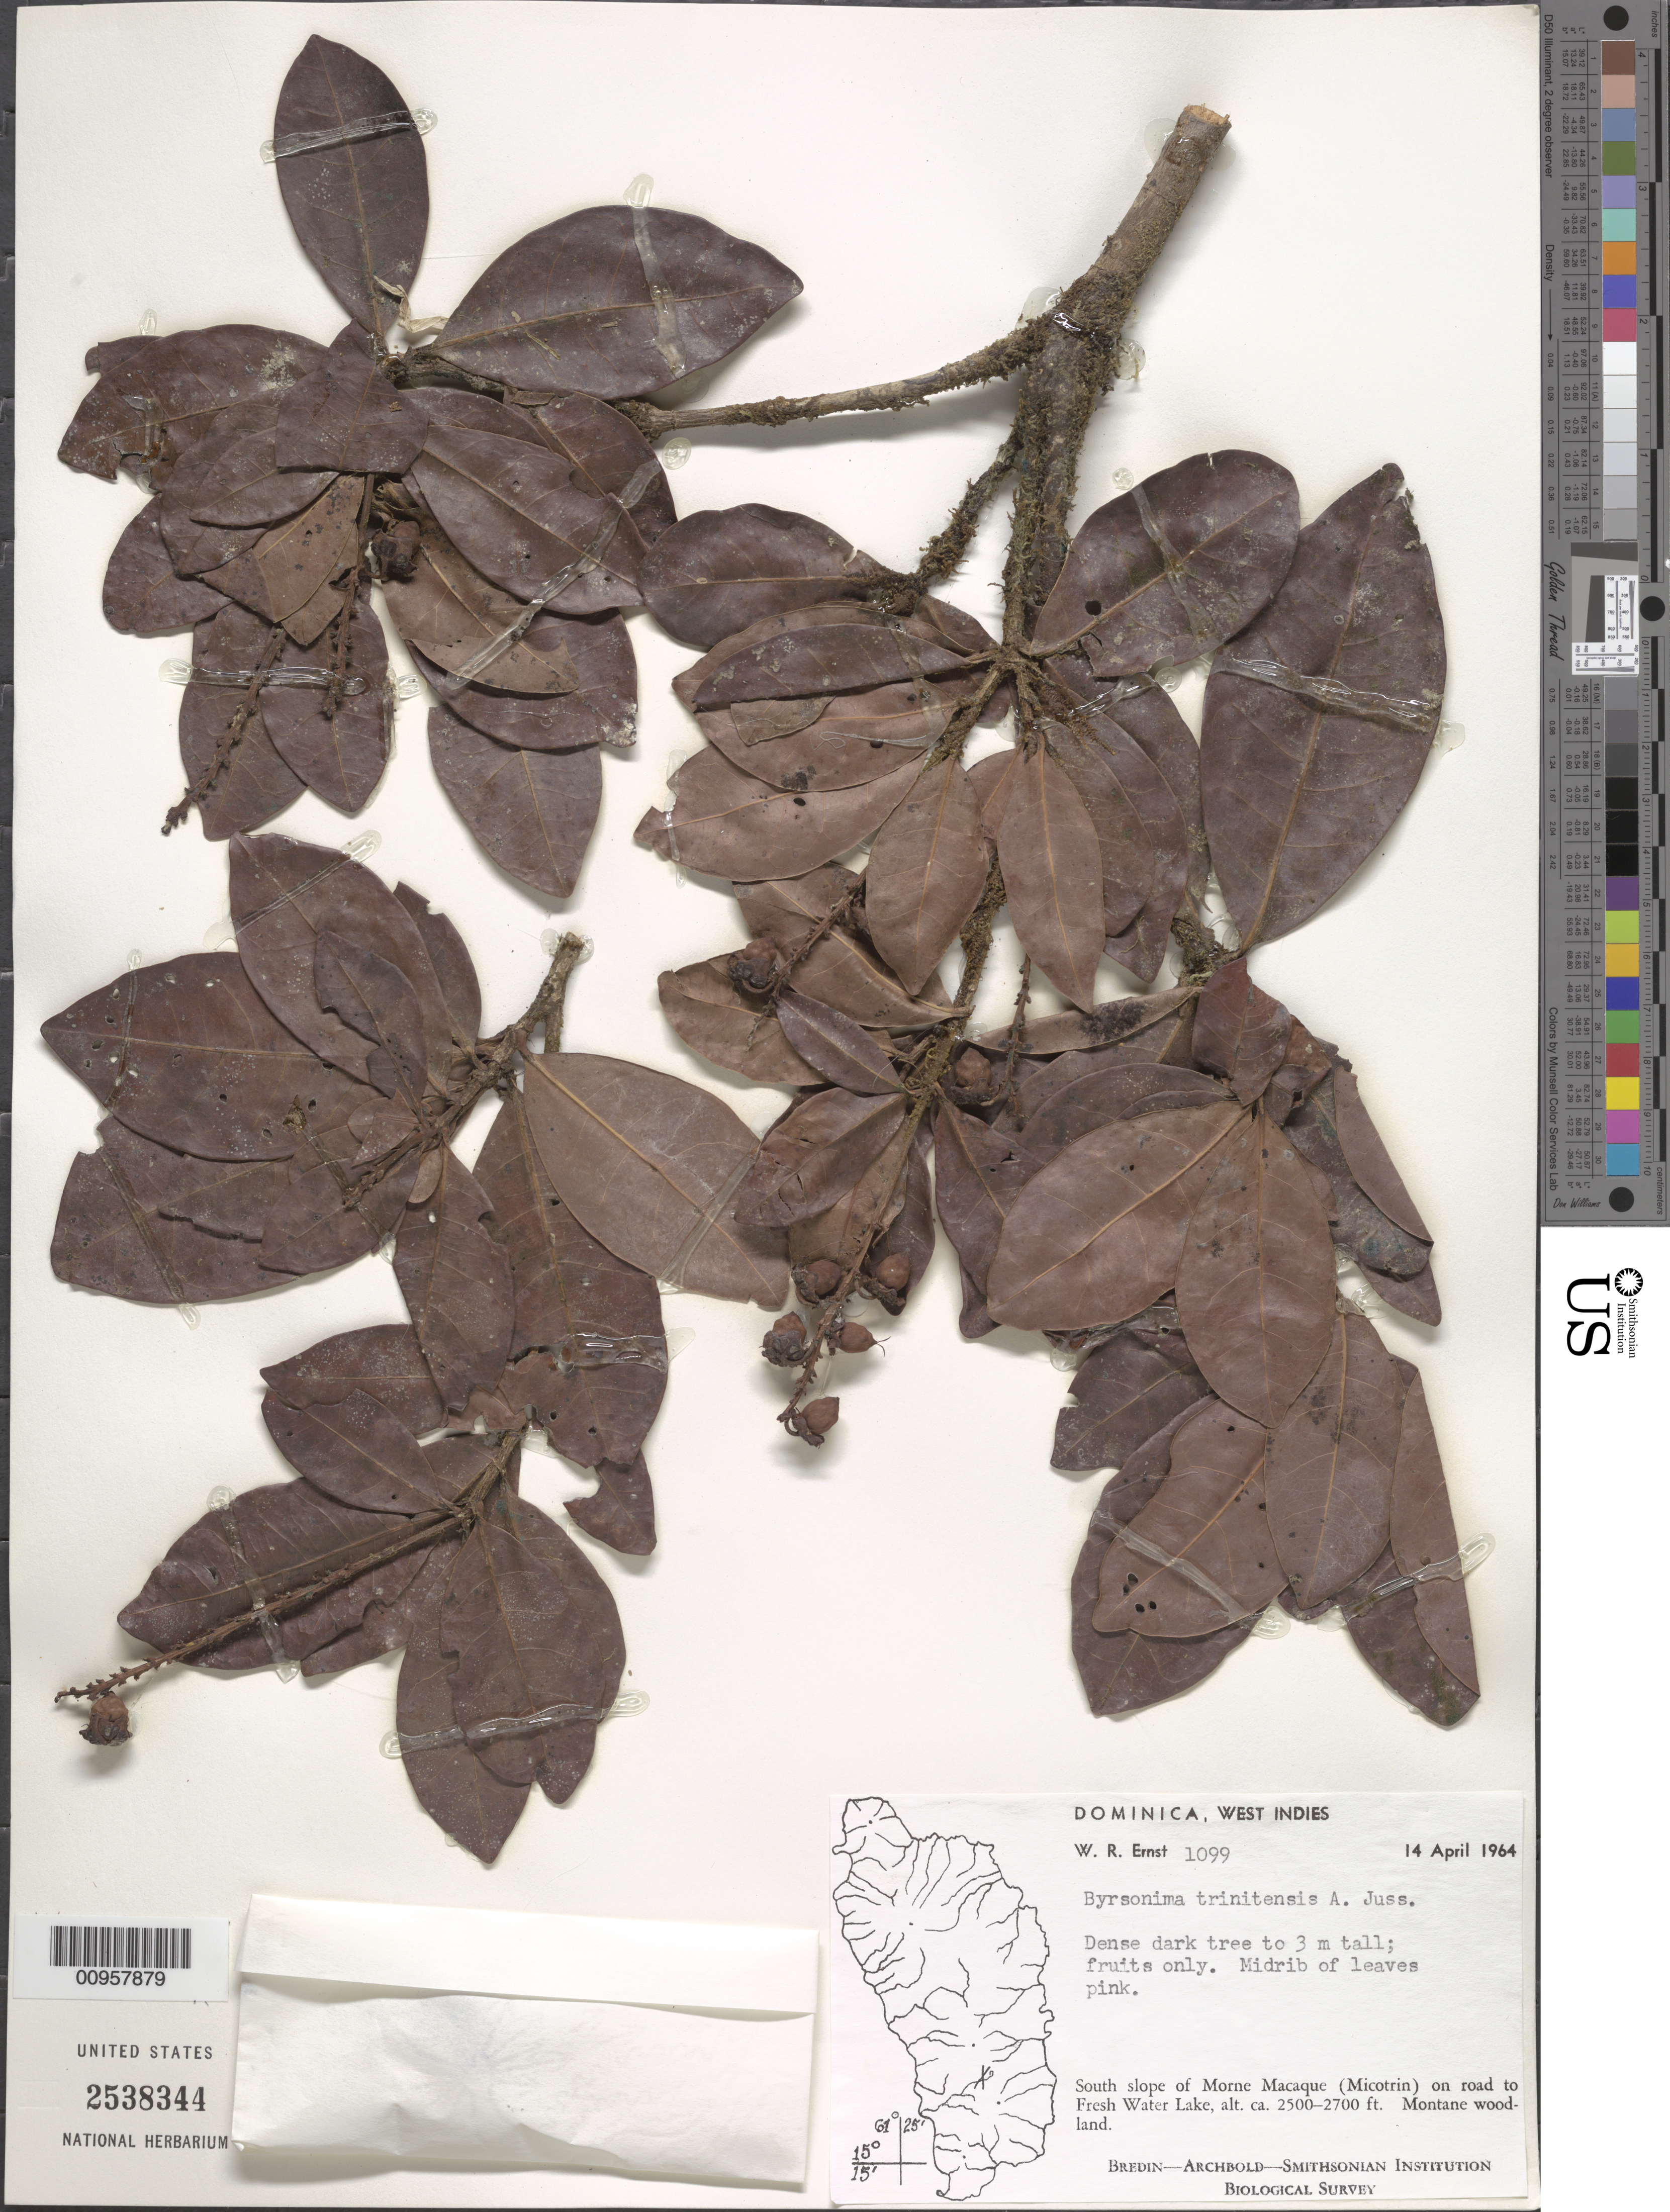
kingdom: Plantae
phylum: Tracheophyta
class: Magnoliopsida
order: Malpighiales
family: Malpighiaceae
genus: Byrsonima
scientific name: Byrsonima trinitensis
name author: A. Juss.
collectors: W. R. Ernst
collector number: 1099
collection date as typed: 14 Apr 1964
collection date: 1964-04-14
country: Dominica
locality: South slope of Morne Macaque (Micotrin) on road to Fresh Water Lake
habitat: Montain woodland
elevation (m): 762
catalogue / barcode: US 2538344